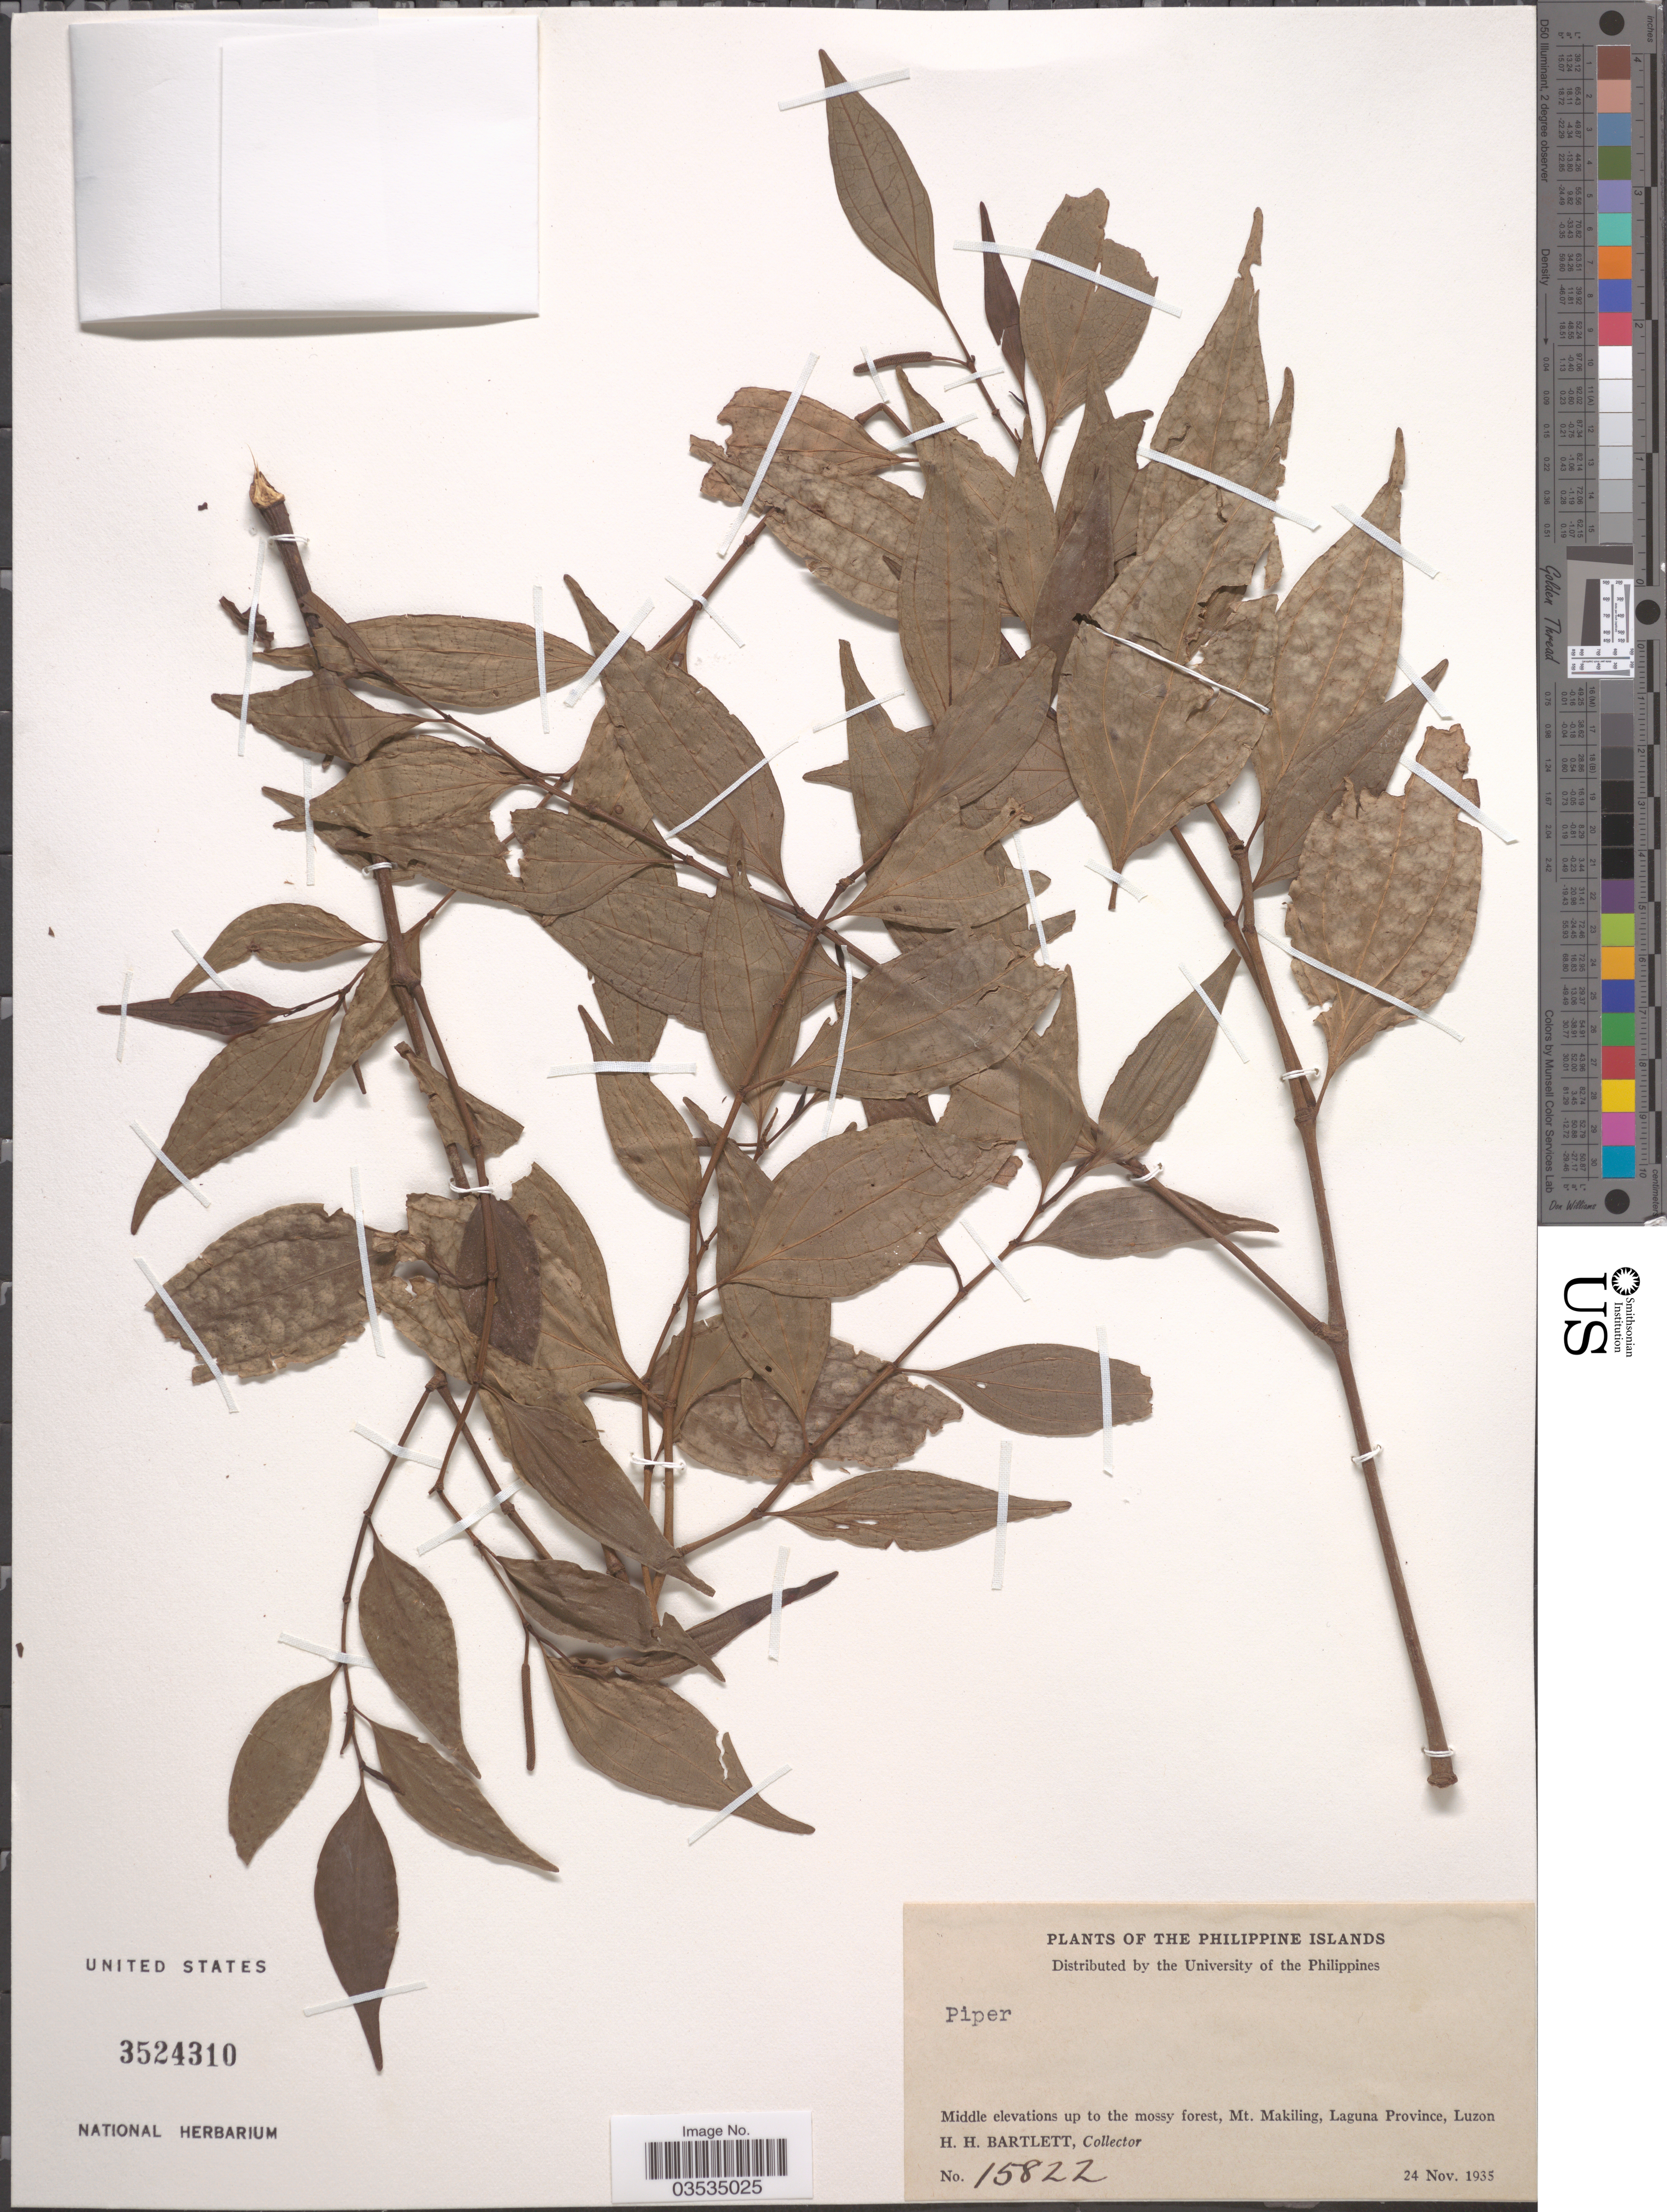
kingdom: Plantae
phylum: Tracheophyta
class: Magnoliopsida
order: Piperales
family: Piperaceae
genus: Piper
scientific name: Piper sp.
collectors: H. H. Bartlett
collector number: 15822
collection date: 1935-11-24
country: Philippines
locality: Middle elevations up to the mossy forest, Mt. Makiling, Laguna Province, Luzon.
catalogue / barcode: US 3524310